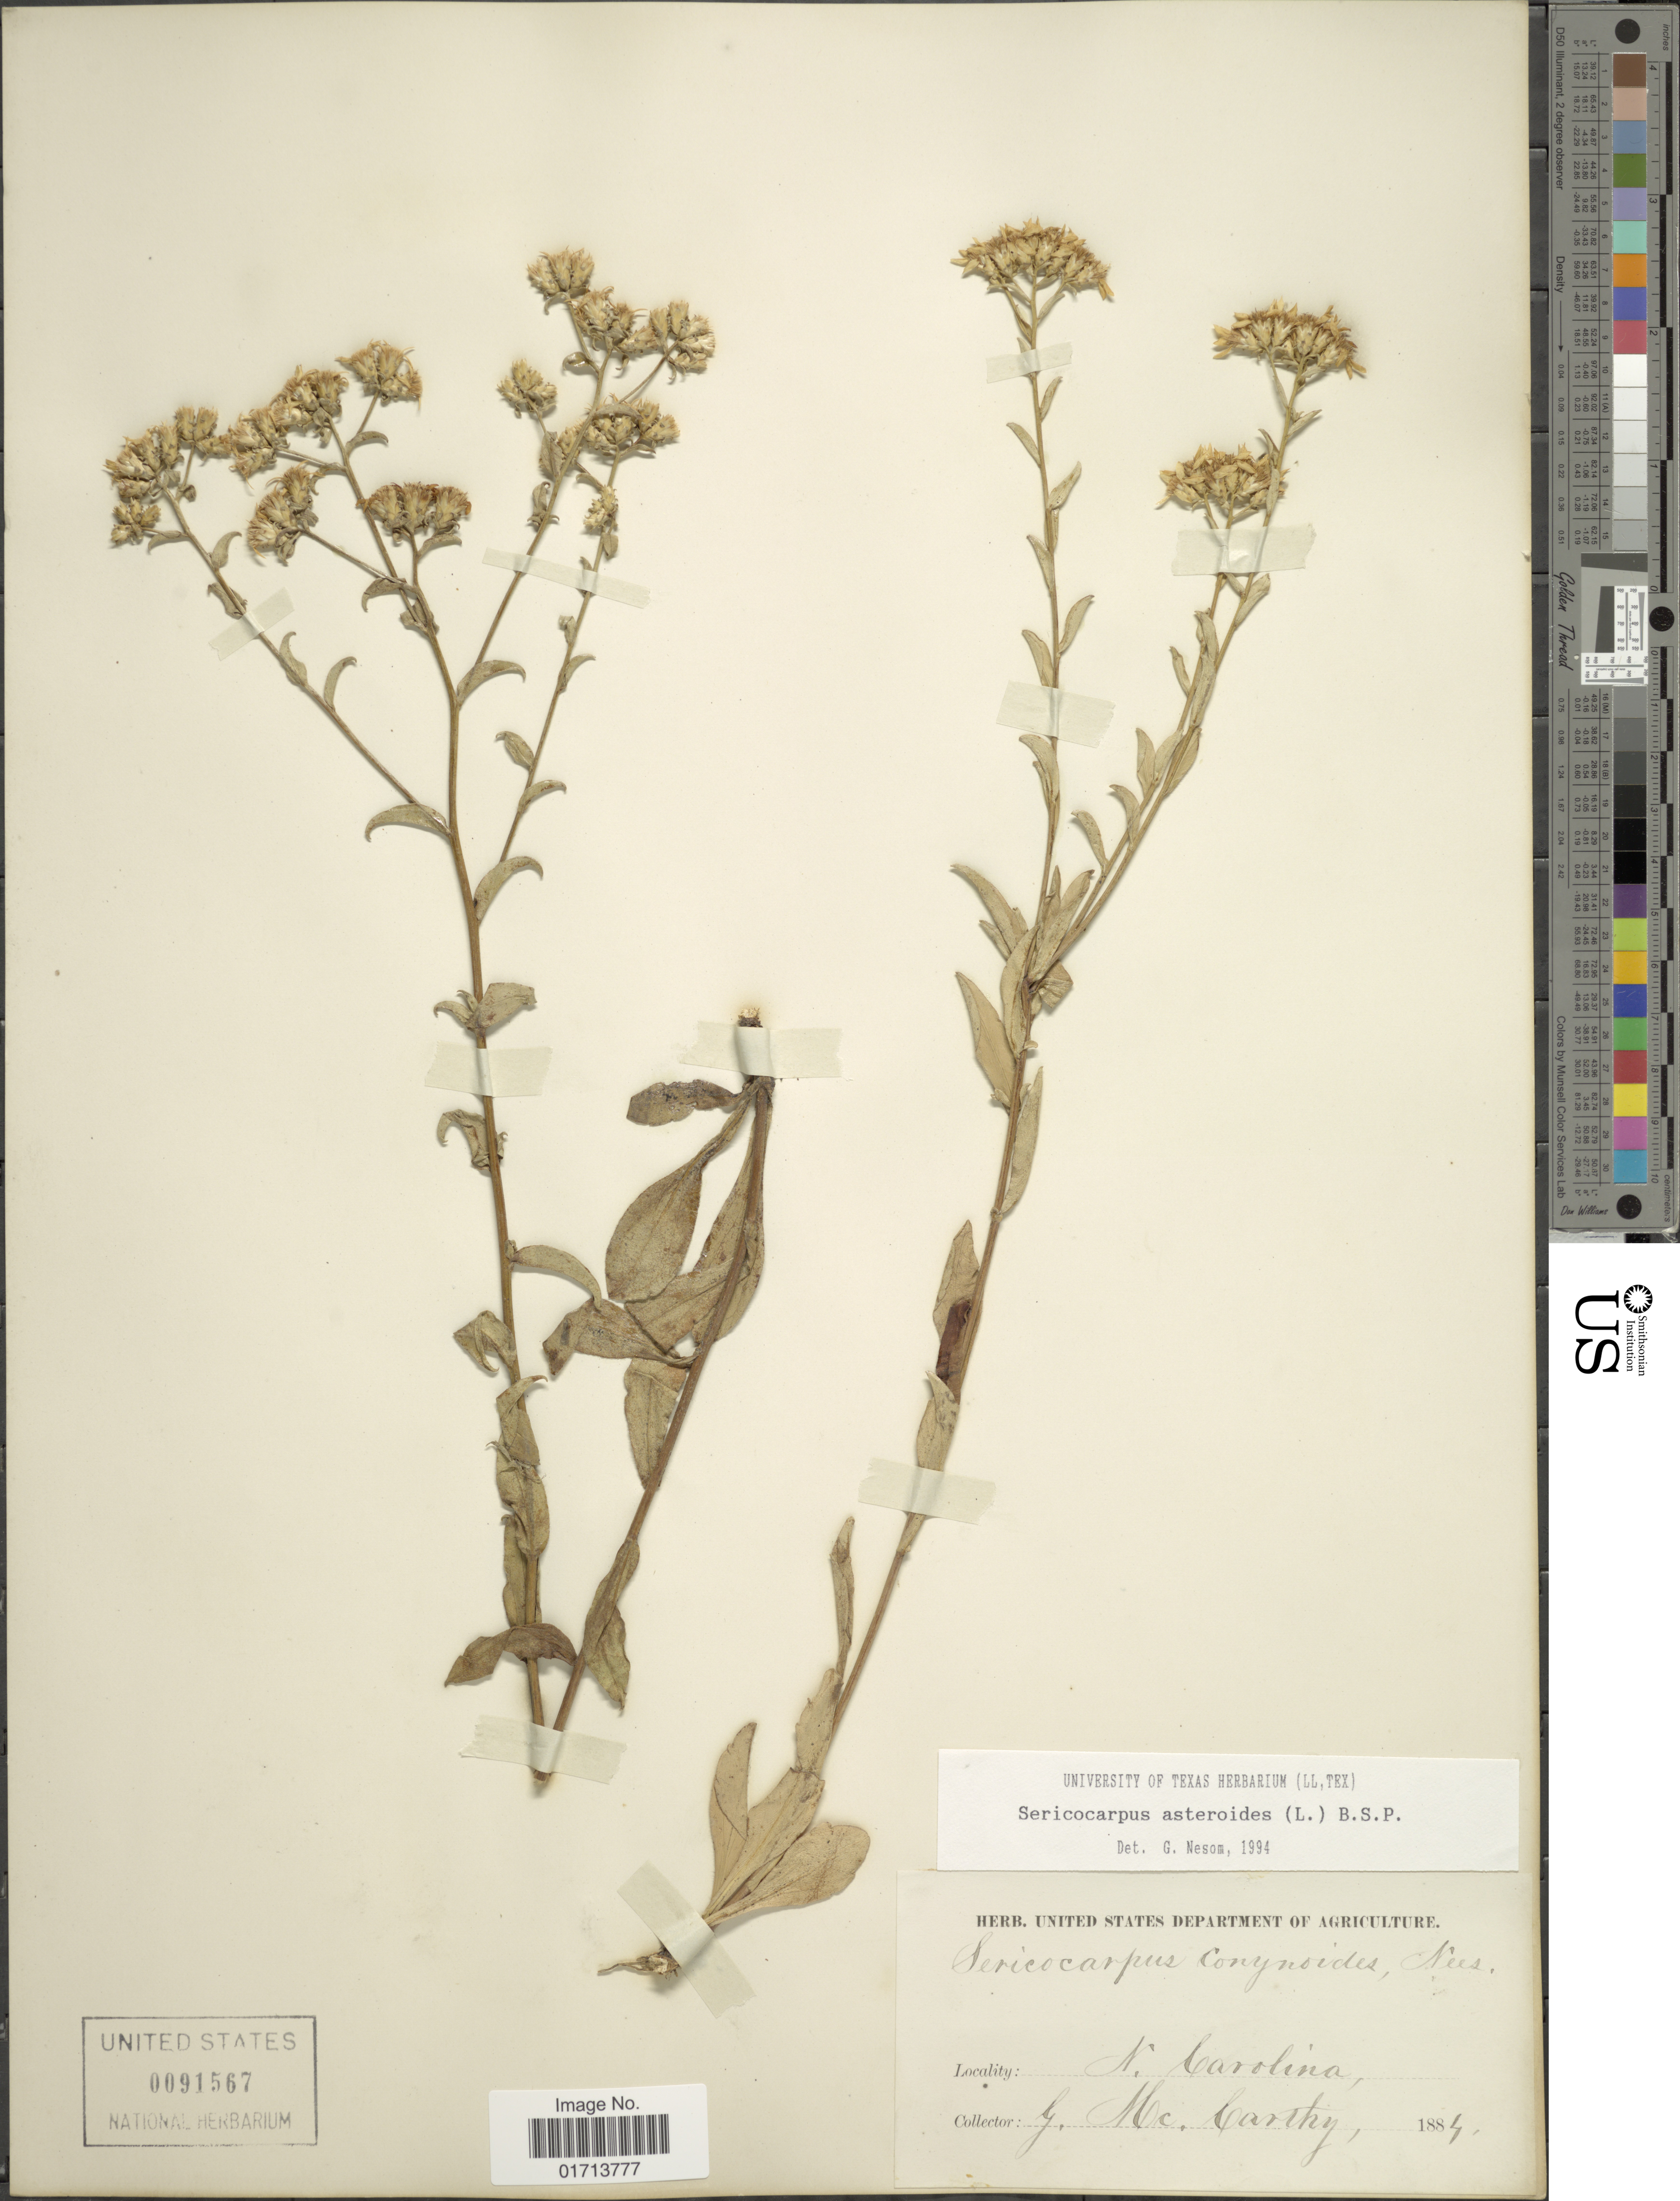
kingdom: Plantae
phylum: Tracheophyta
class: Magnoliopsida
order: Asterales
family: Asteraceae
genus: Sericocarpus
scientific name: Sericocarpus asteroides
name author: (L.) Britton, Stearns & Poggenb.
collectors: G. McCarthy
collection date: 1884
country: United States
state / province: North Carolina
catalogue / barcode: US 91567